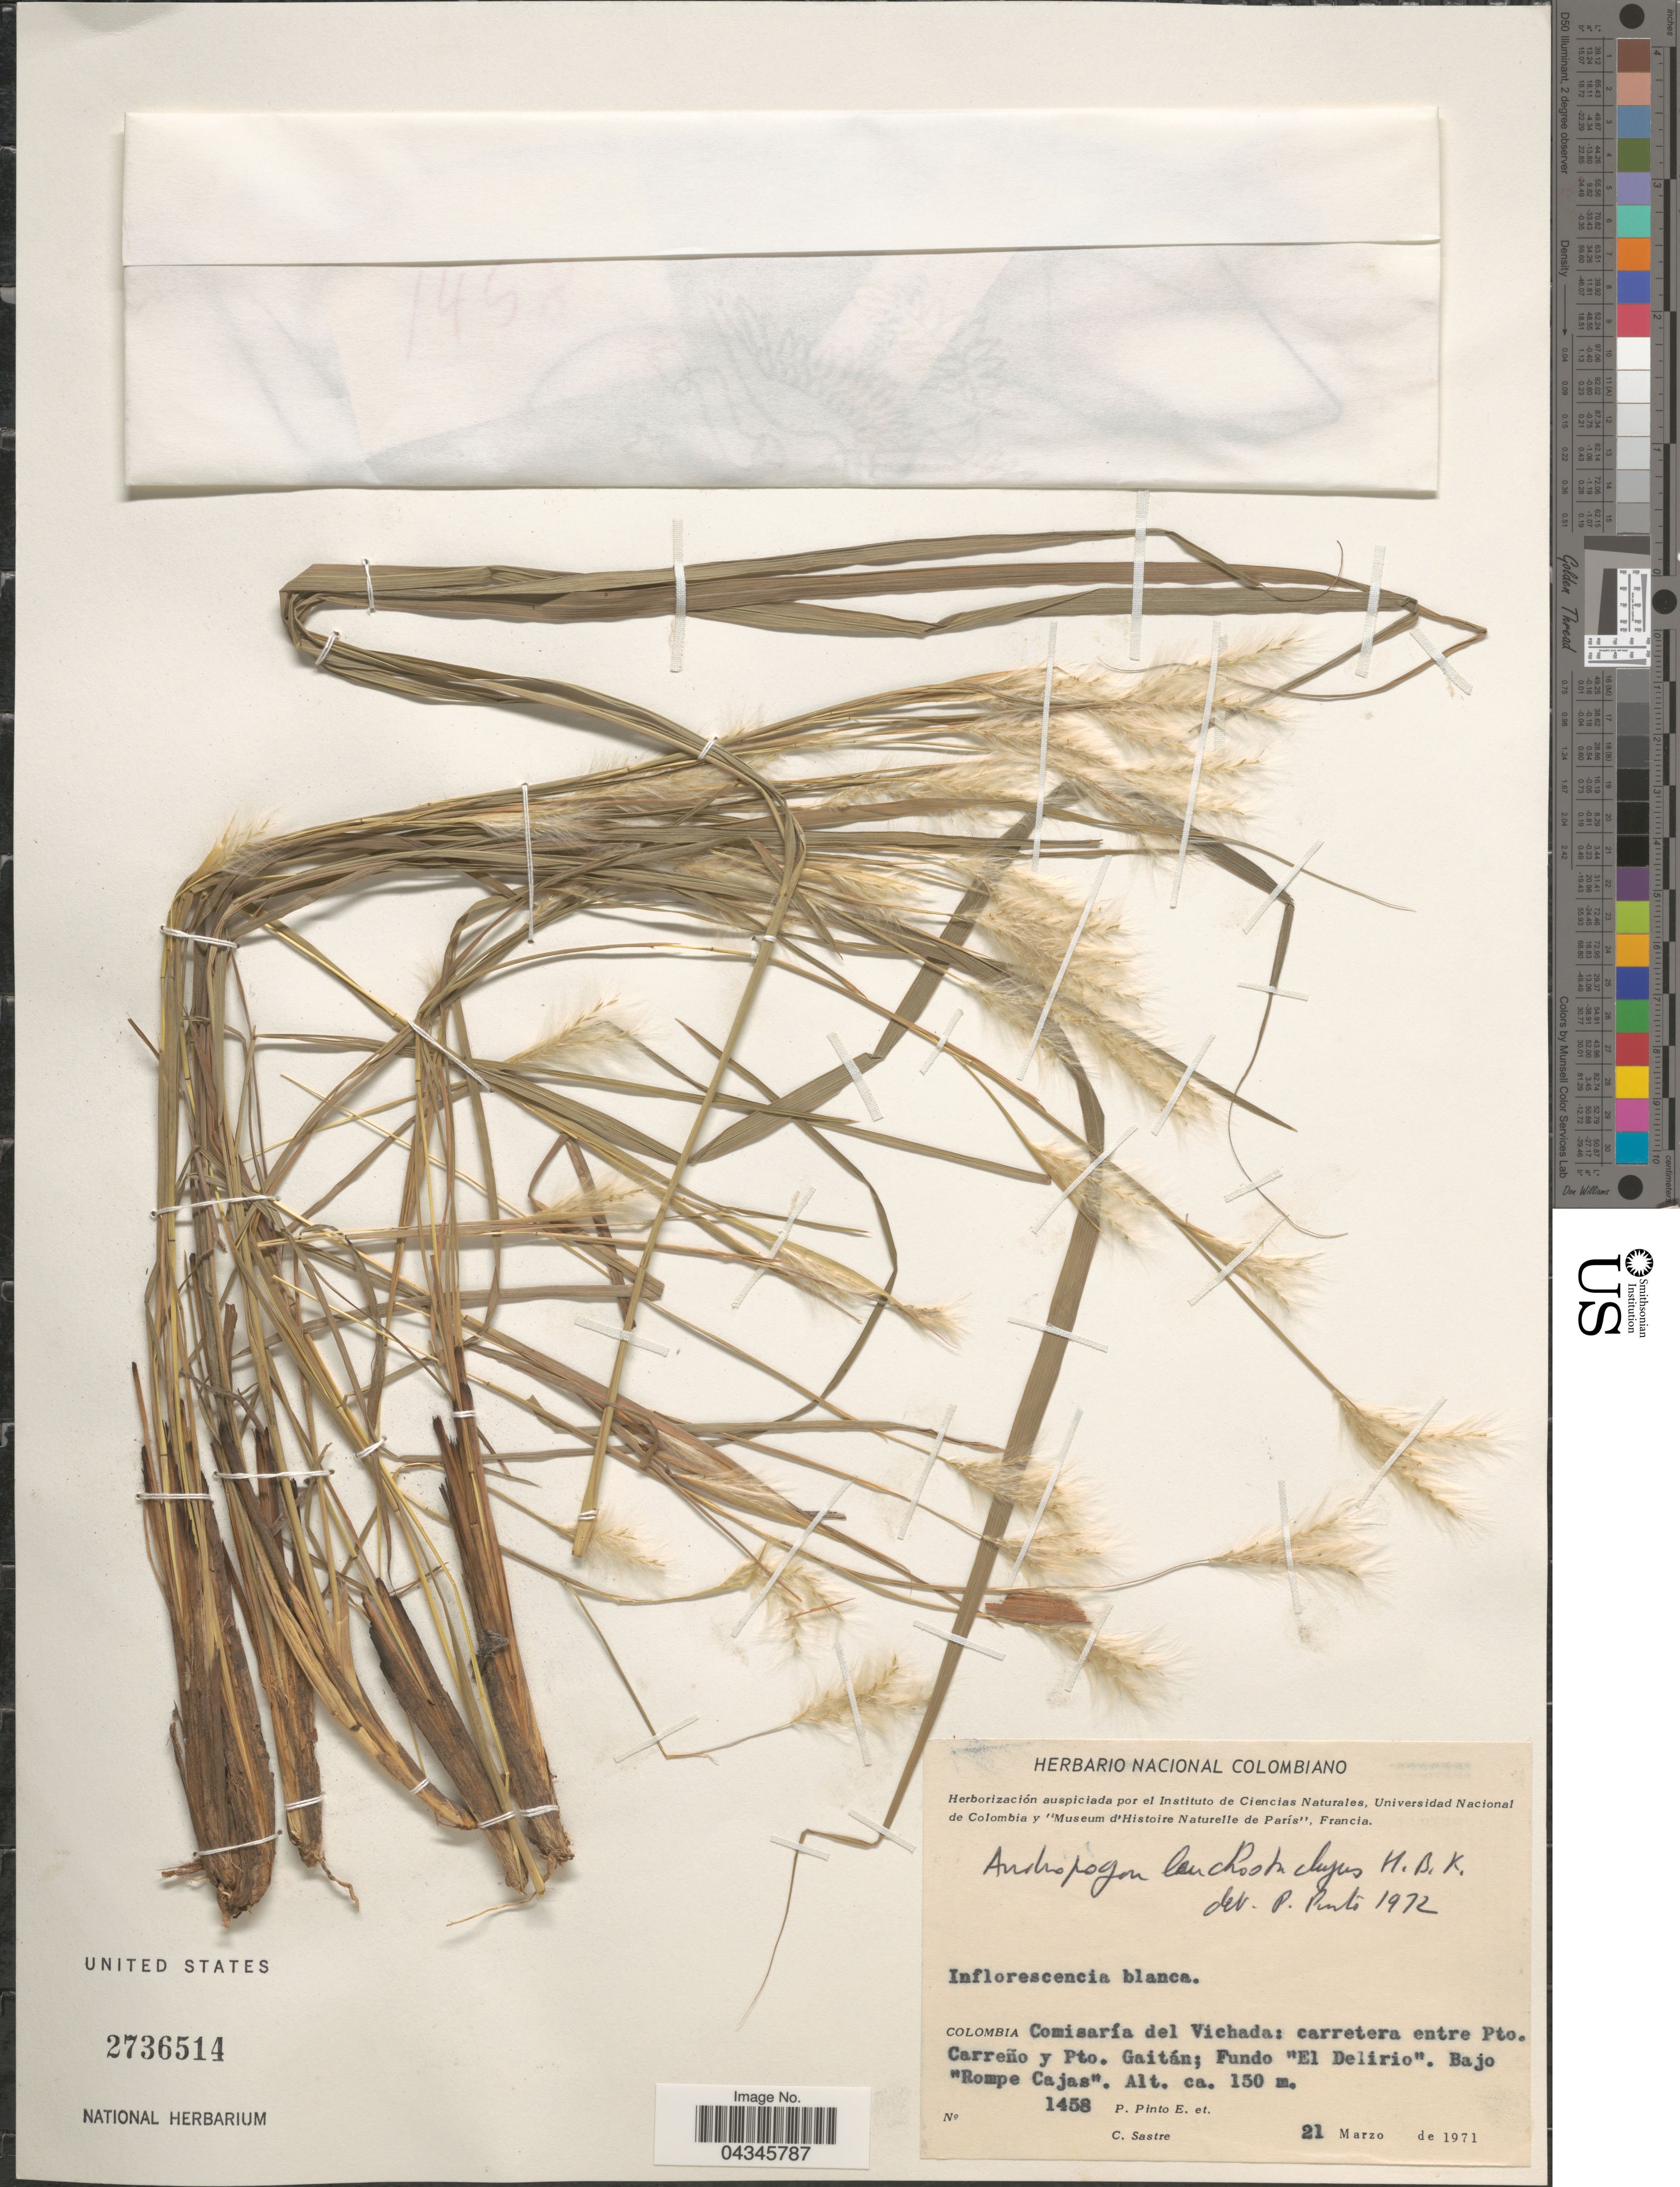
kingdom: Plantae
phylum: Tracheophyta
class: Liliopsida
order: Poales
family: Poaceae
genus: Andropogon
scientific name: Andropogon leucostachyus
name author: Kunth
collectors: P. Pinto & C. Sastre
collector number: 1458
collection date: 1971-03-21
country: Colombia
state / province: Vichada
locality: Comisaría del Vichada: carretera entre Pto. Carreño y Pto. Gaitán; Fundo "El Delirio". Bajo "Rompe Cajas".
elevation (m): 150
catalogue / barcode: US 2736514